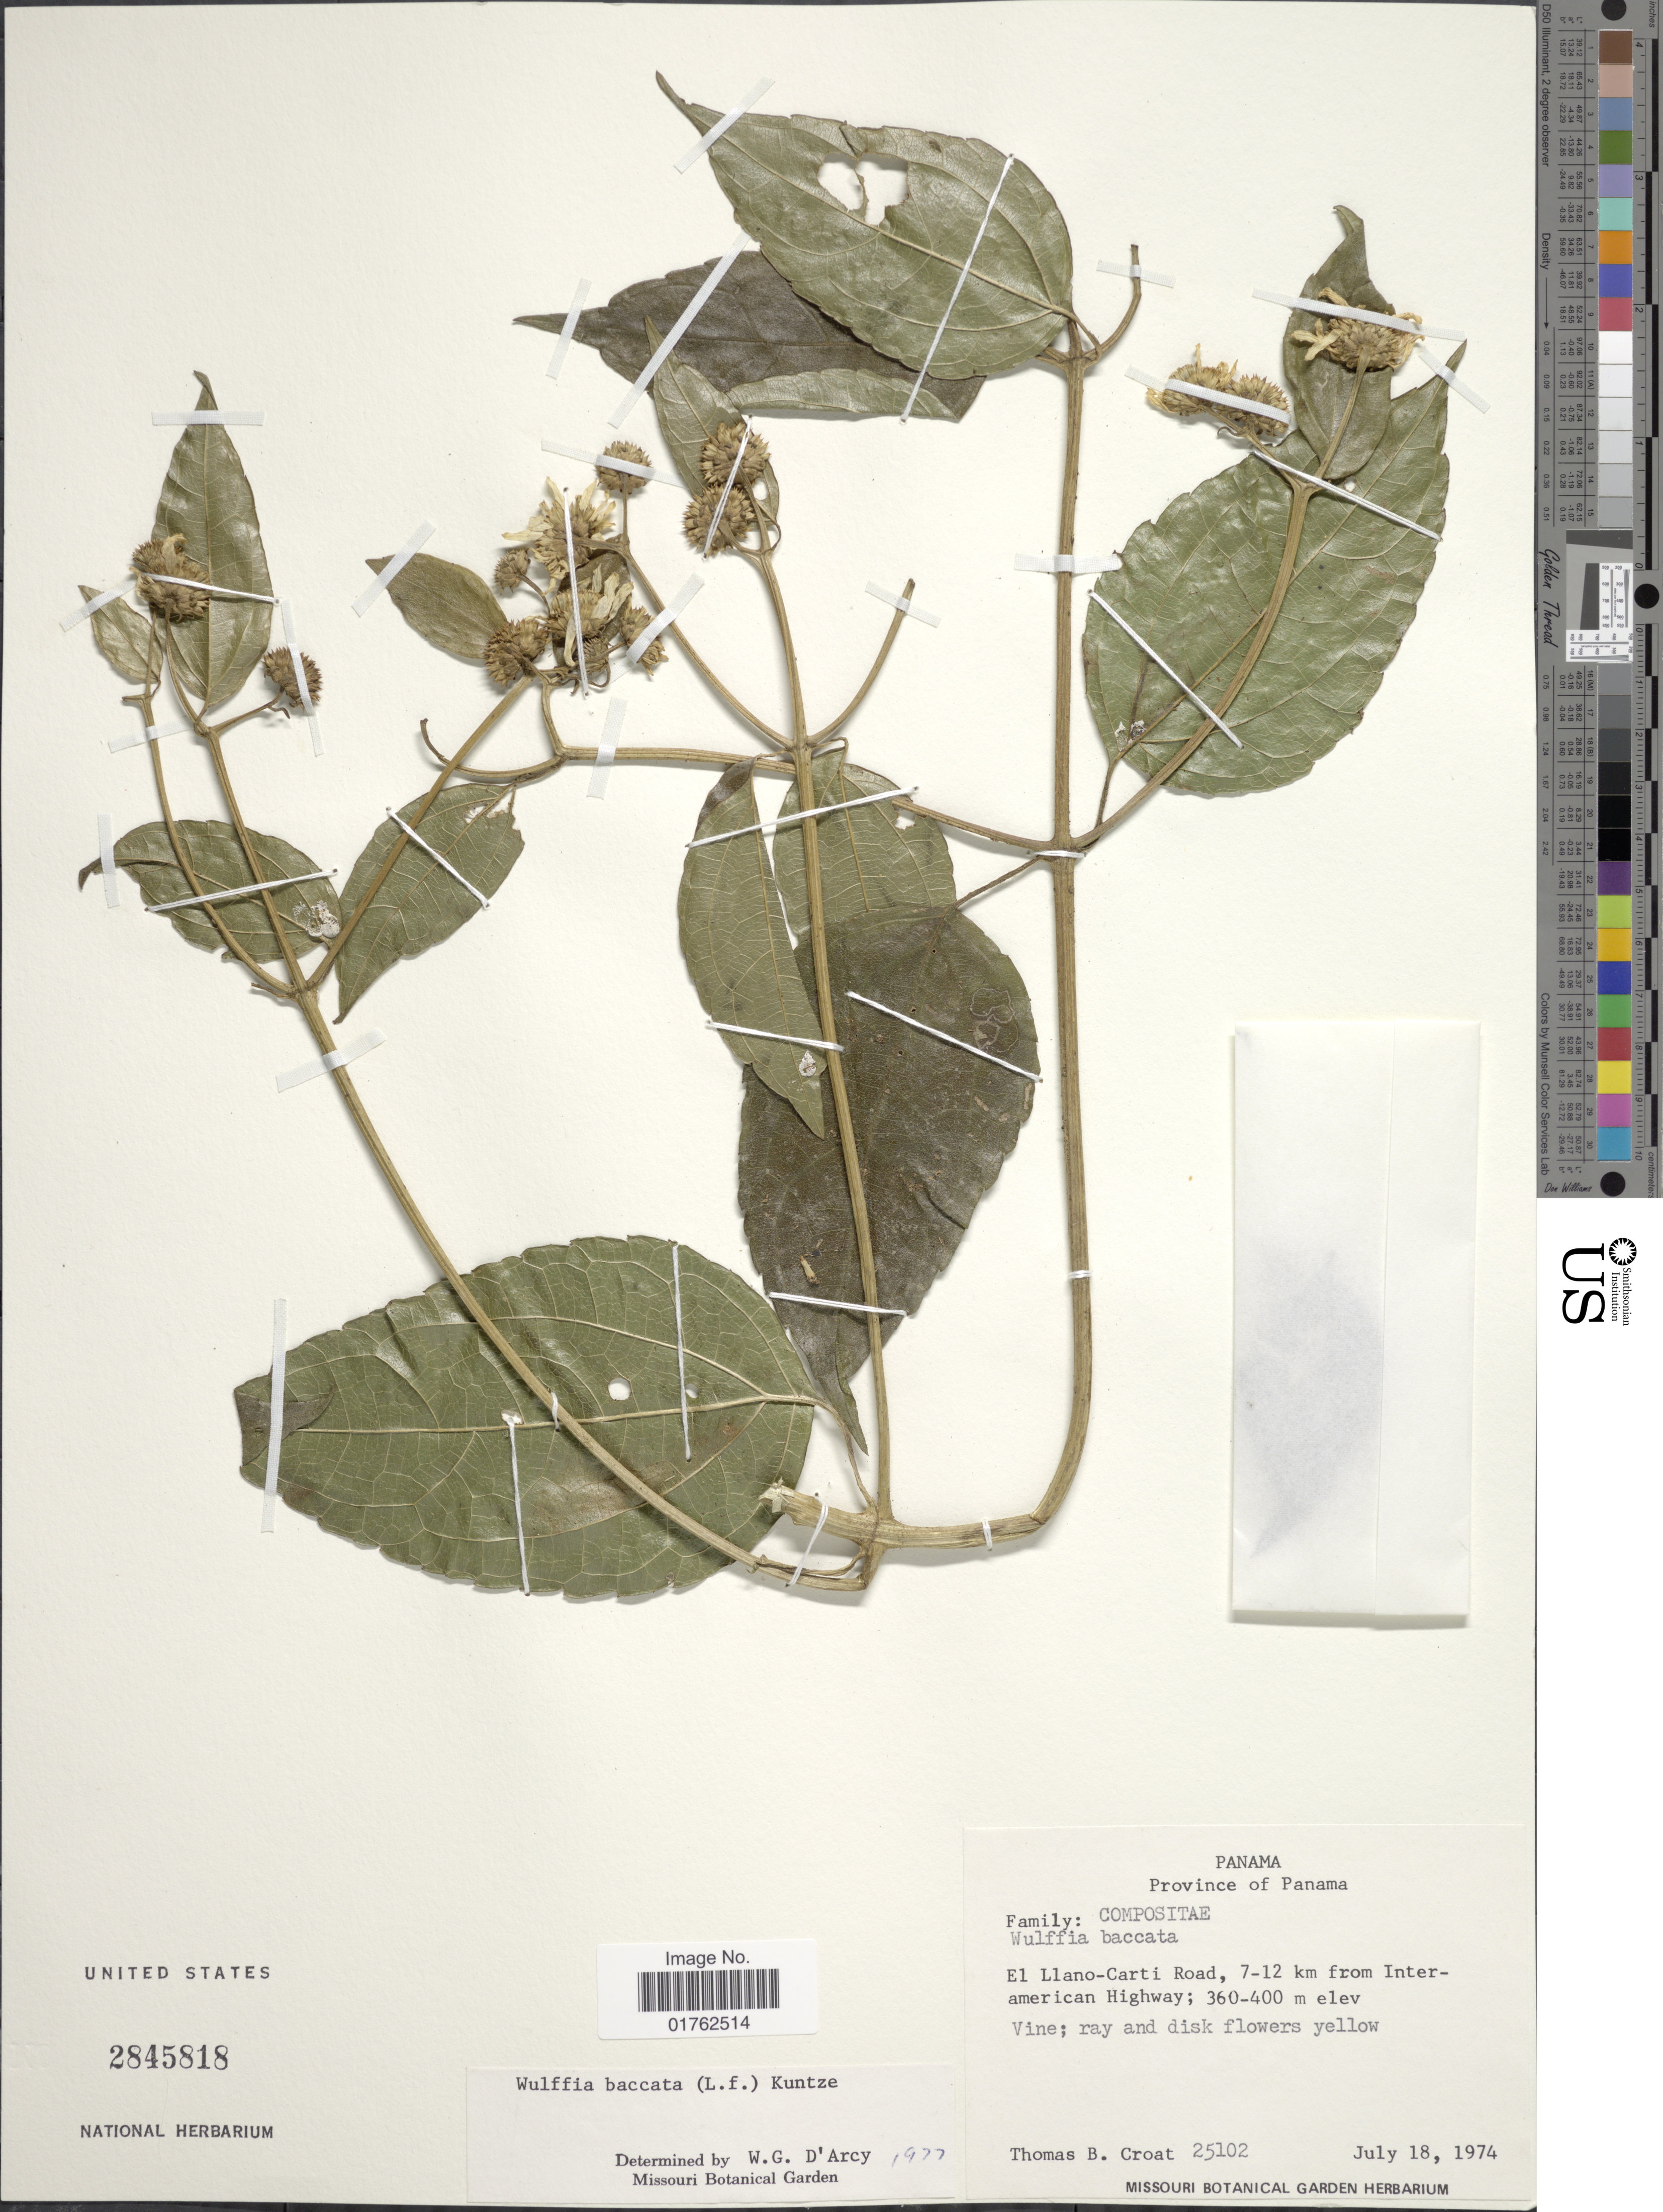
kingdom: Plantae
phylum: Tracheophyta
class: Magnoliopsida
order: Asterales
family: Asteraceae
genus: Wulffia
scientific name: Wulffia baccata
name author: (L. f.) Kuntze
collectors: T. B. Croat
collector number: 25102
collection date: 1974-07-18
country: Panama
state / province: Panamá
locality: El Llano-Carti Road, 7-12 km from Inter-american Highway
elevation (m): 360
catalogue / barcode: US 2845818